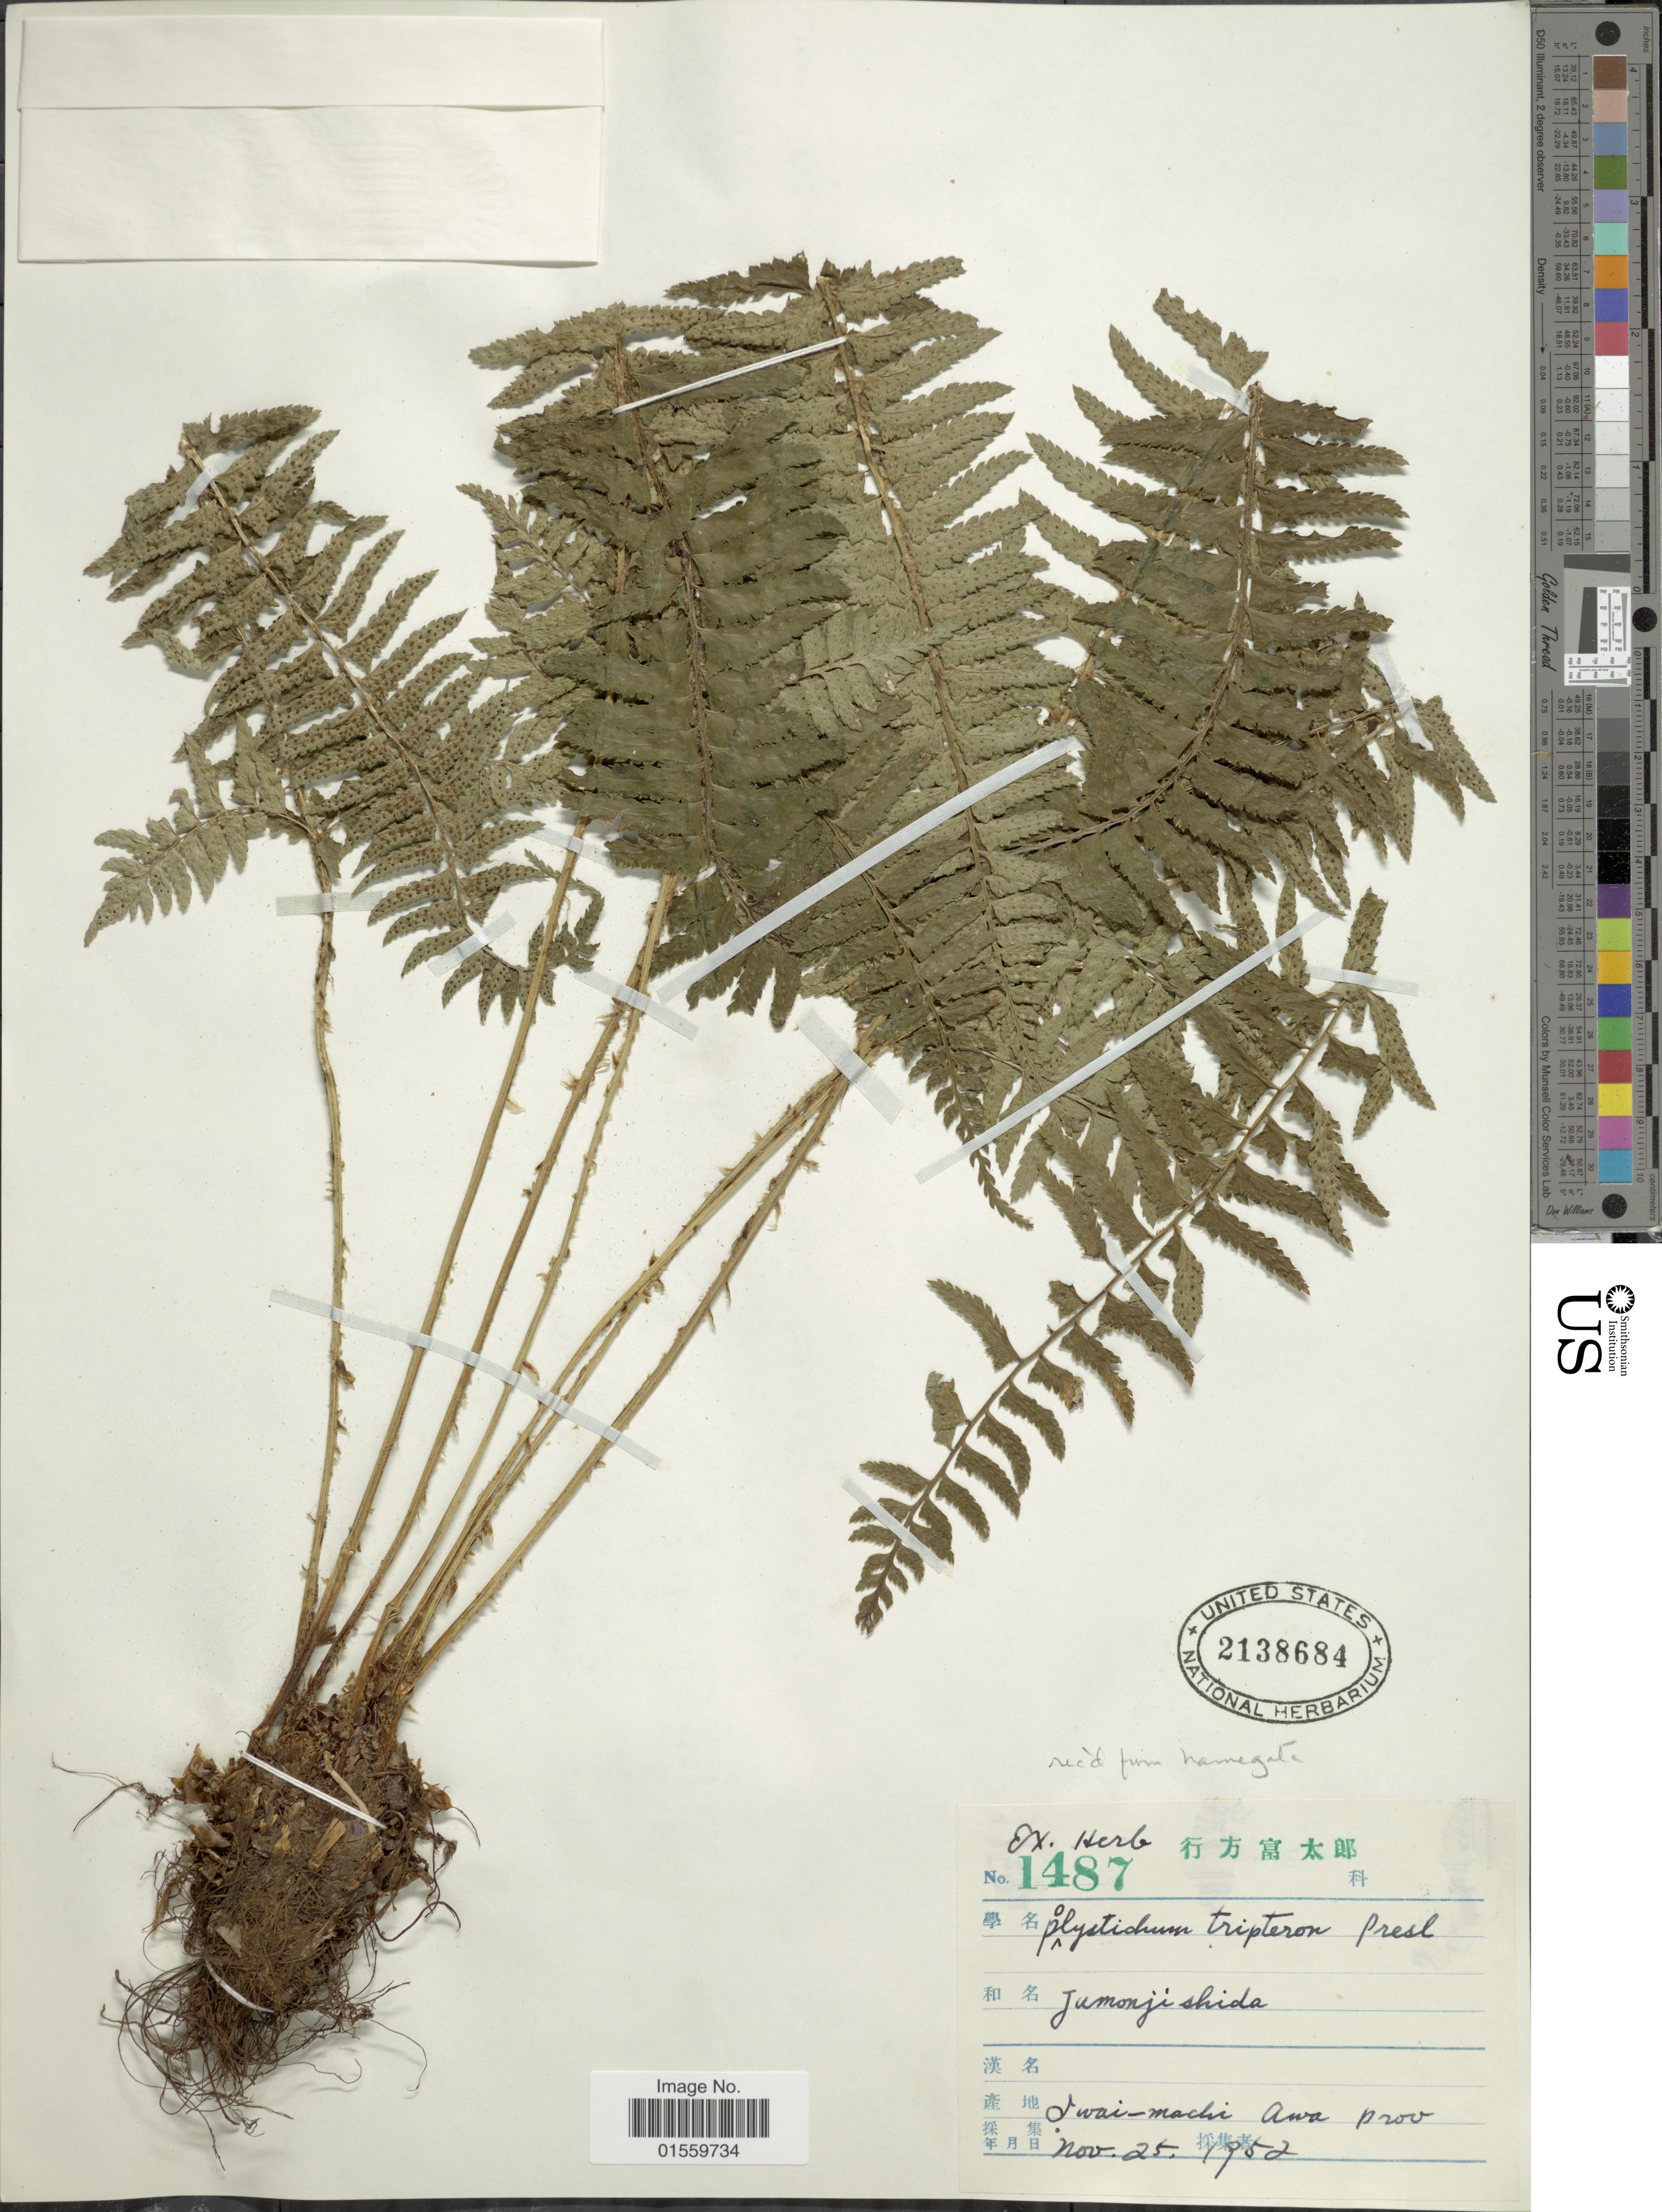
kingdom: Plantae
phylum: Tracheophyta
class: Polypodiopsida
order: Polypodiales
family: Dryopteridaceae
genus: Polystichum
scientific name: Polystichum tripteron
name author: (Kunze) C. Presl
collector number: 1487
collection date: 1952-11-25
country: Japan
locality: Iwai-machi Awa Prov.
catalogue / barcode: US 2138684